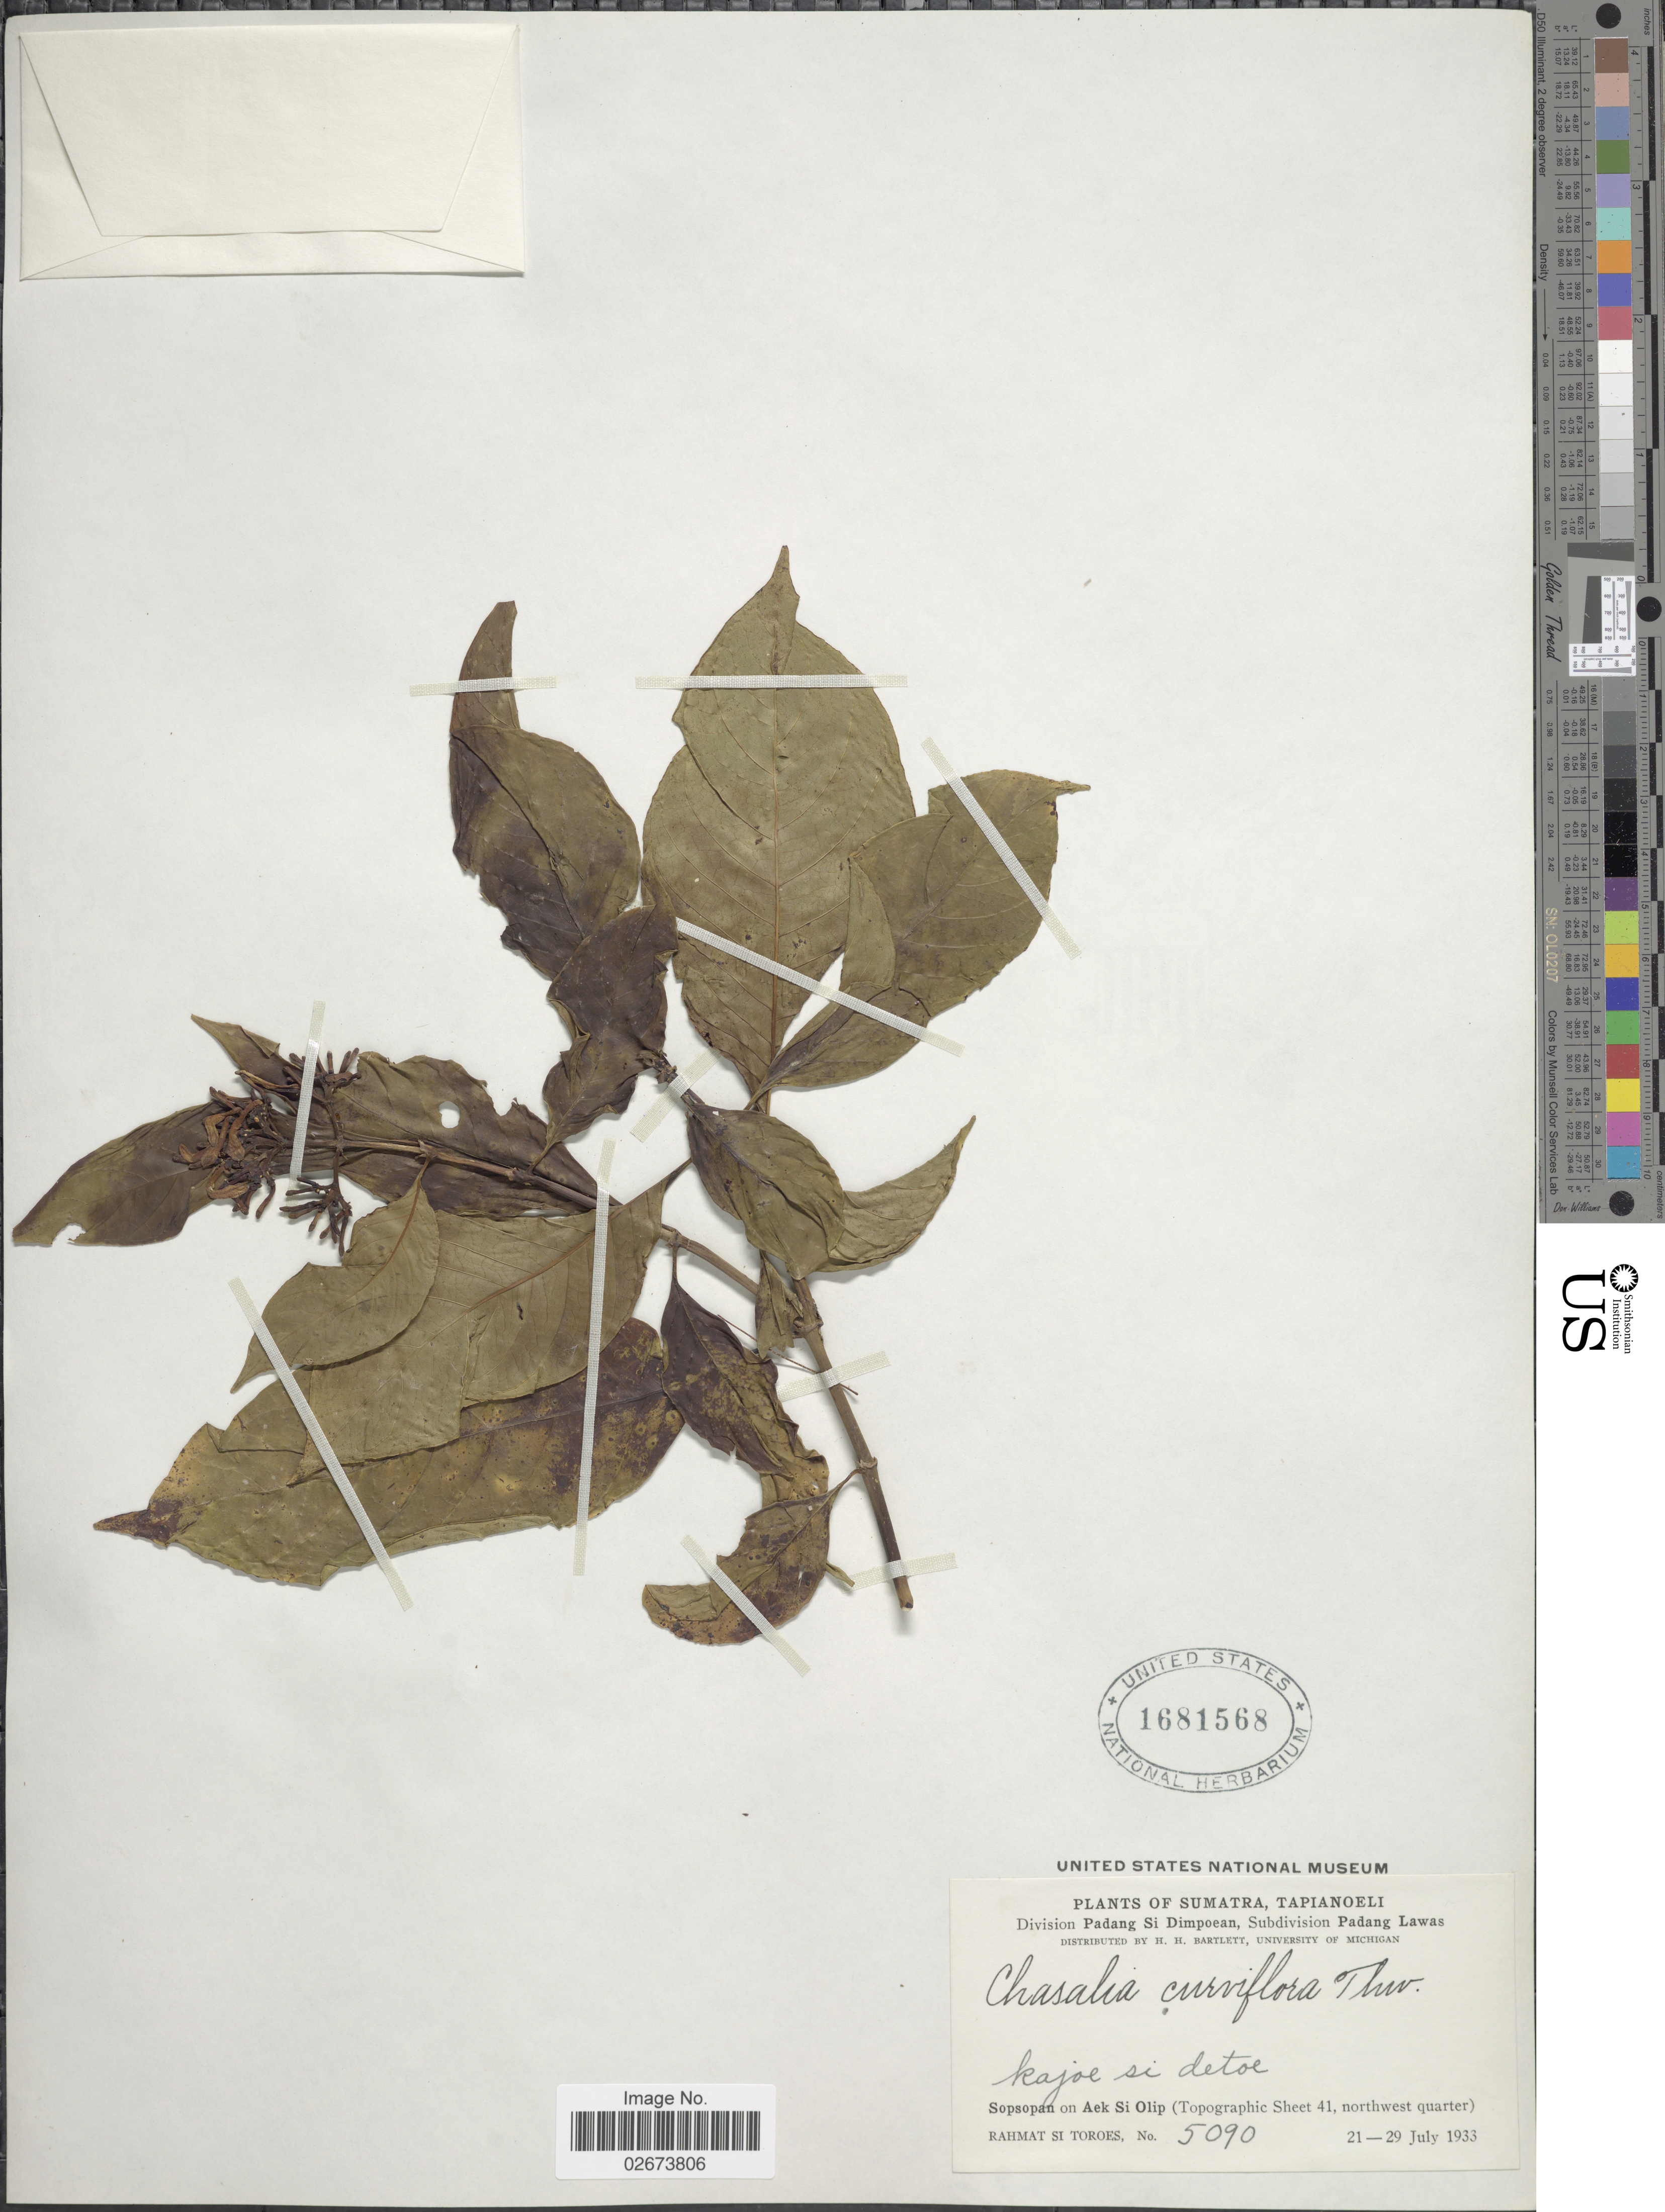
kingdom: Plantae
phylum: Tracheophyta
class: Magnoliopsida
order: Gentianales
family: Rubiaceae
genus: Chassalia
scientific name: Chassalia curviflora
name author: (Wall.) Thwaites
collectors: Rahmat Si Boeea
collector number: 5090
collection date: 1933-07-21/1933-07-29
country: Indonesia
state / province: Sumatra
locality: Tapianoeli, Division Padang Si Dimpoean, Subdivision Padang Lawas, Sopsopan on Aek Si Olip (Topographic Sheet 41, northwest quarter).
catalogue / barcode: US 1681568